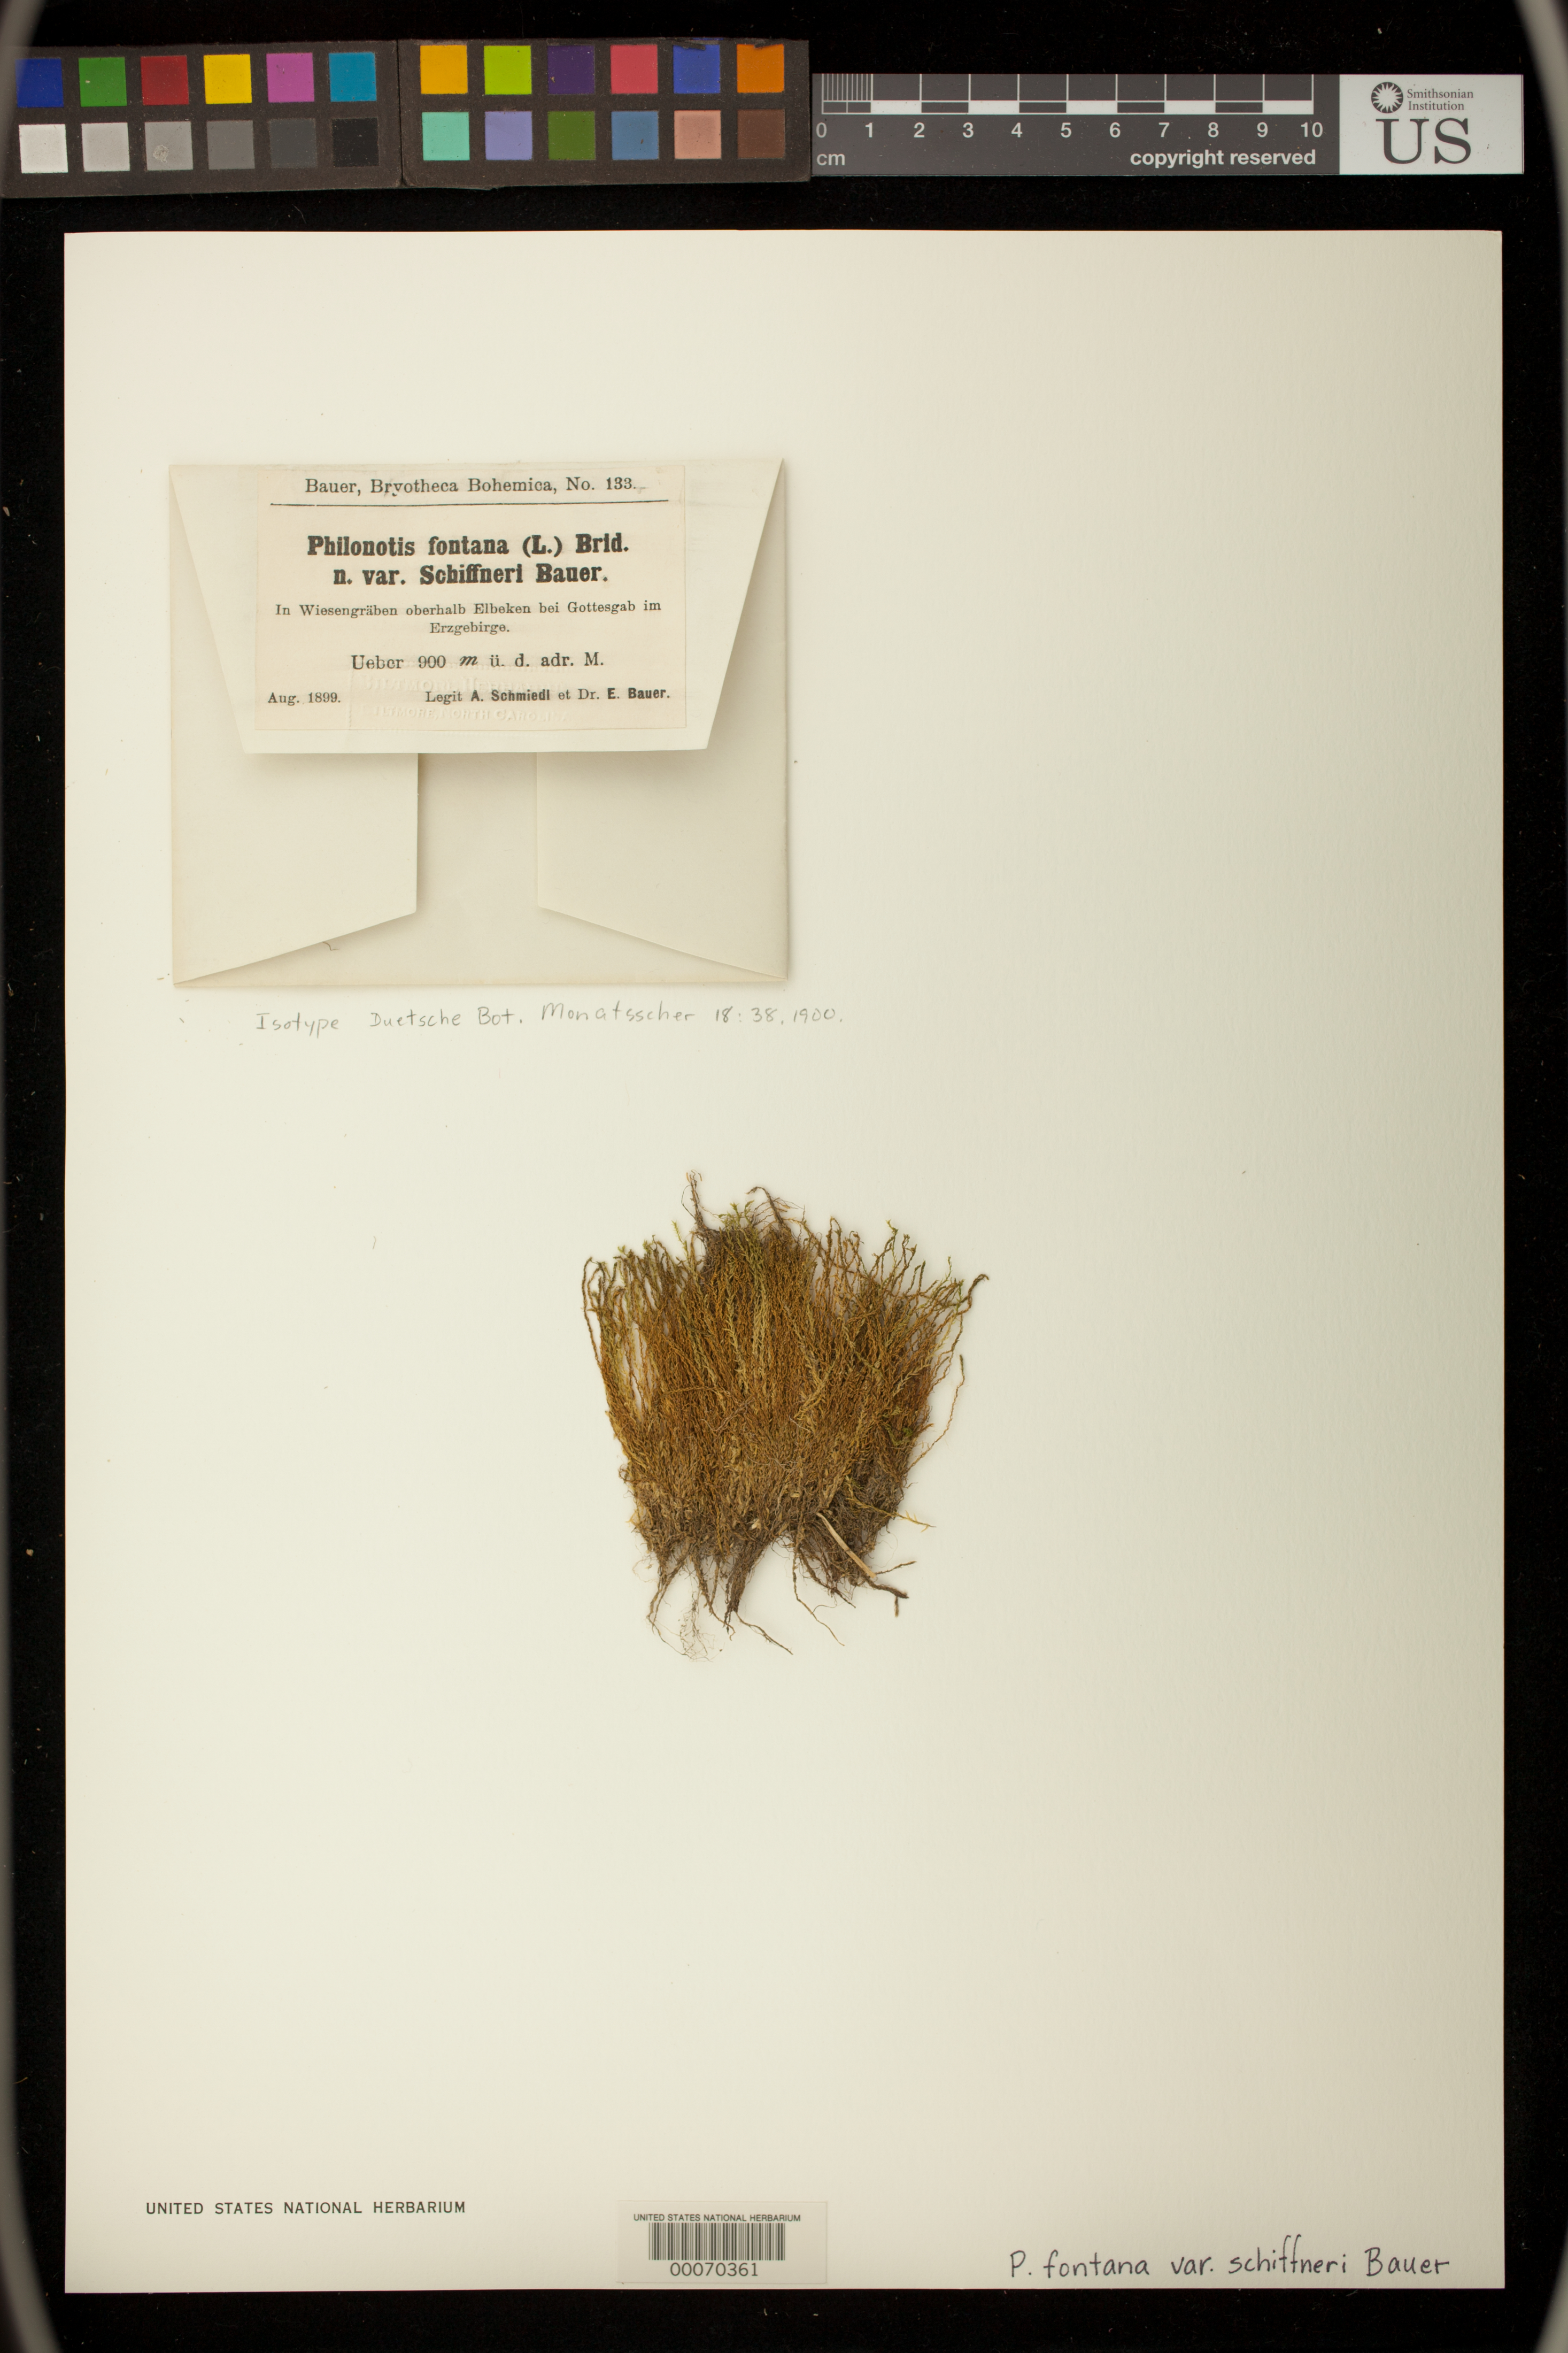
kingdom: Plantae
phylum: Bryophyta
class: Bryopsida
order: Bartramiales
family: Bartramiaceae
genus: Philonotis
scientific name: Philonotis fontana var. schiffneri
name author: Bauer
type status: Isotype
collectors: A. Schmiedl & E. Bauer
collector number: Baur Bryoth. Bohem. 133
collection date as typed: Aug 1899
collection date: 1899-08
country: Czechia / Germany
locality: Erzgebirge (Ore Mtns.), above Elbeken, S of Gottesgab.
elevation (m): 900